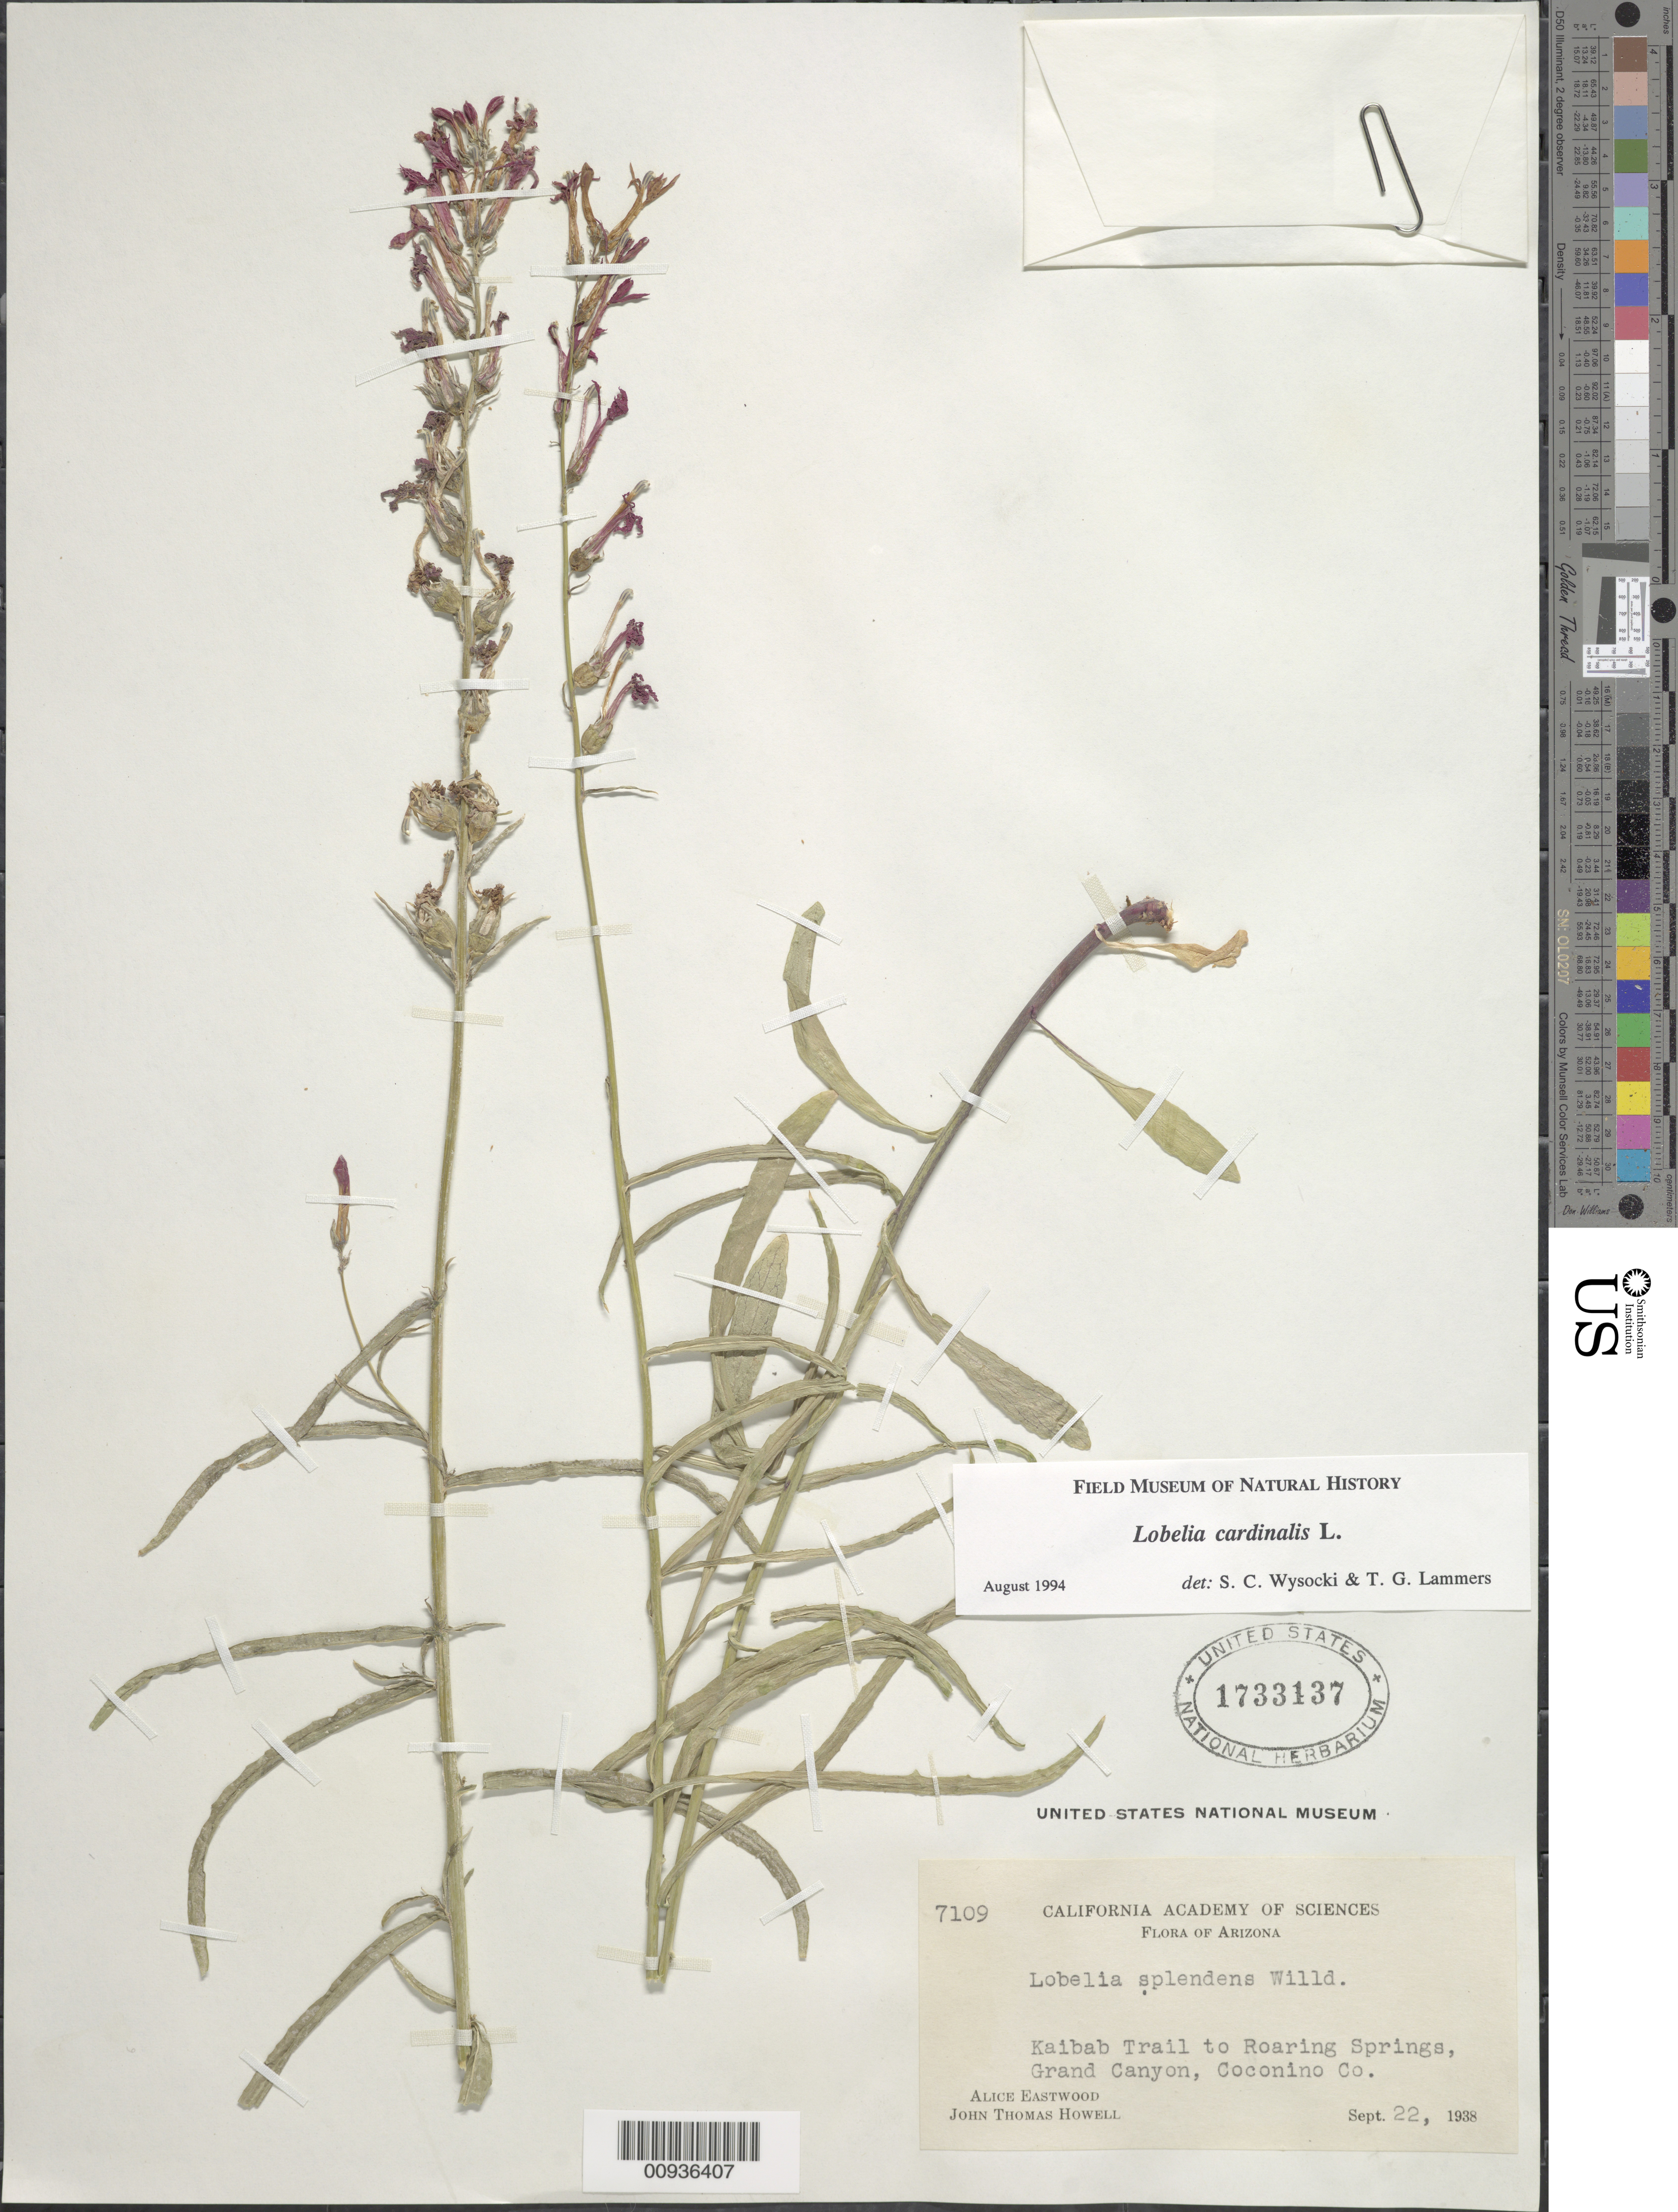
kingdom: Plantae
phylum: Tracheophyta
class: Magnoliopsida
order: Asterales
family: Campanulaceae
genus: Lobelia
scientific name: Lobelia cardinalis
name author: L.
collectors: A. Eastwood & J. T. Howell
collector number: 7109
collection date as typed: Sept. 22, 1938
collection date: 1938-09-22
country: United States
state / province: Arizona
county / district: Coconino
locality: Kaibab Trail to Roaring Springs, Grand Canyon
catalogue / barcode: US 1733137